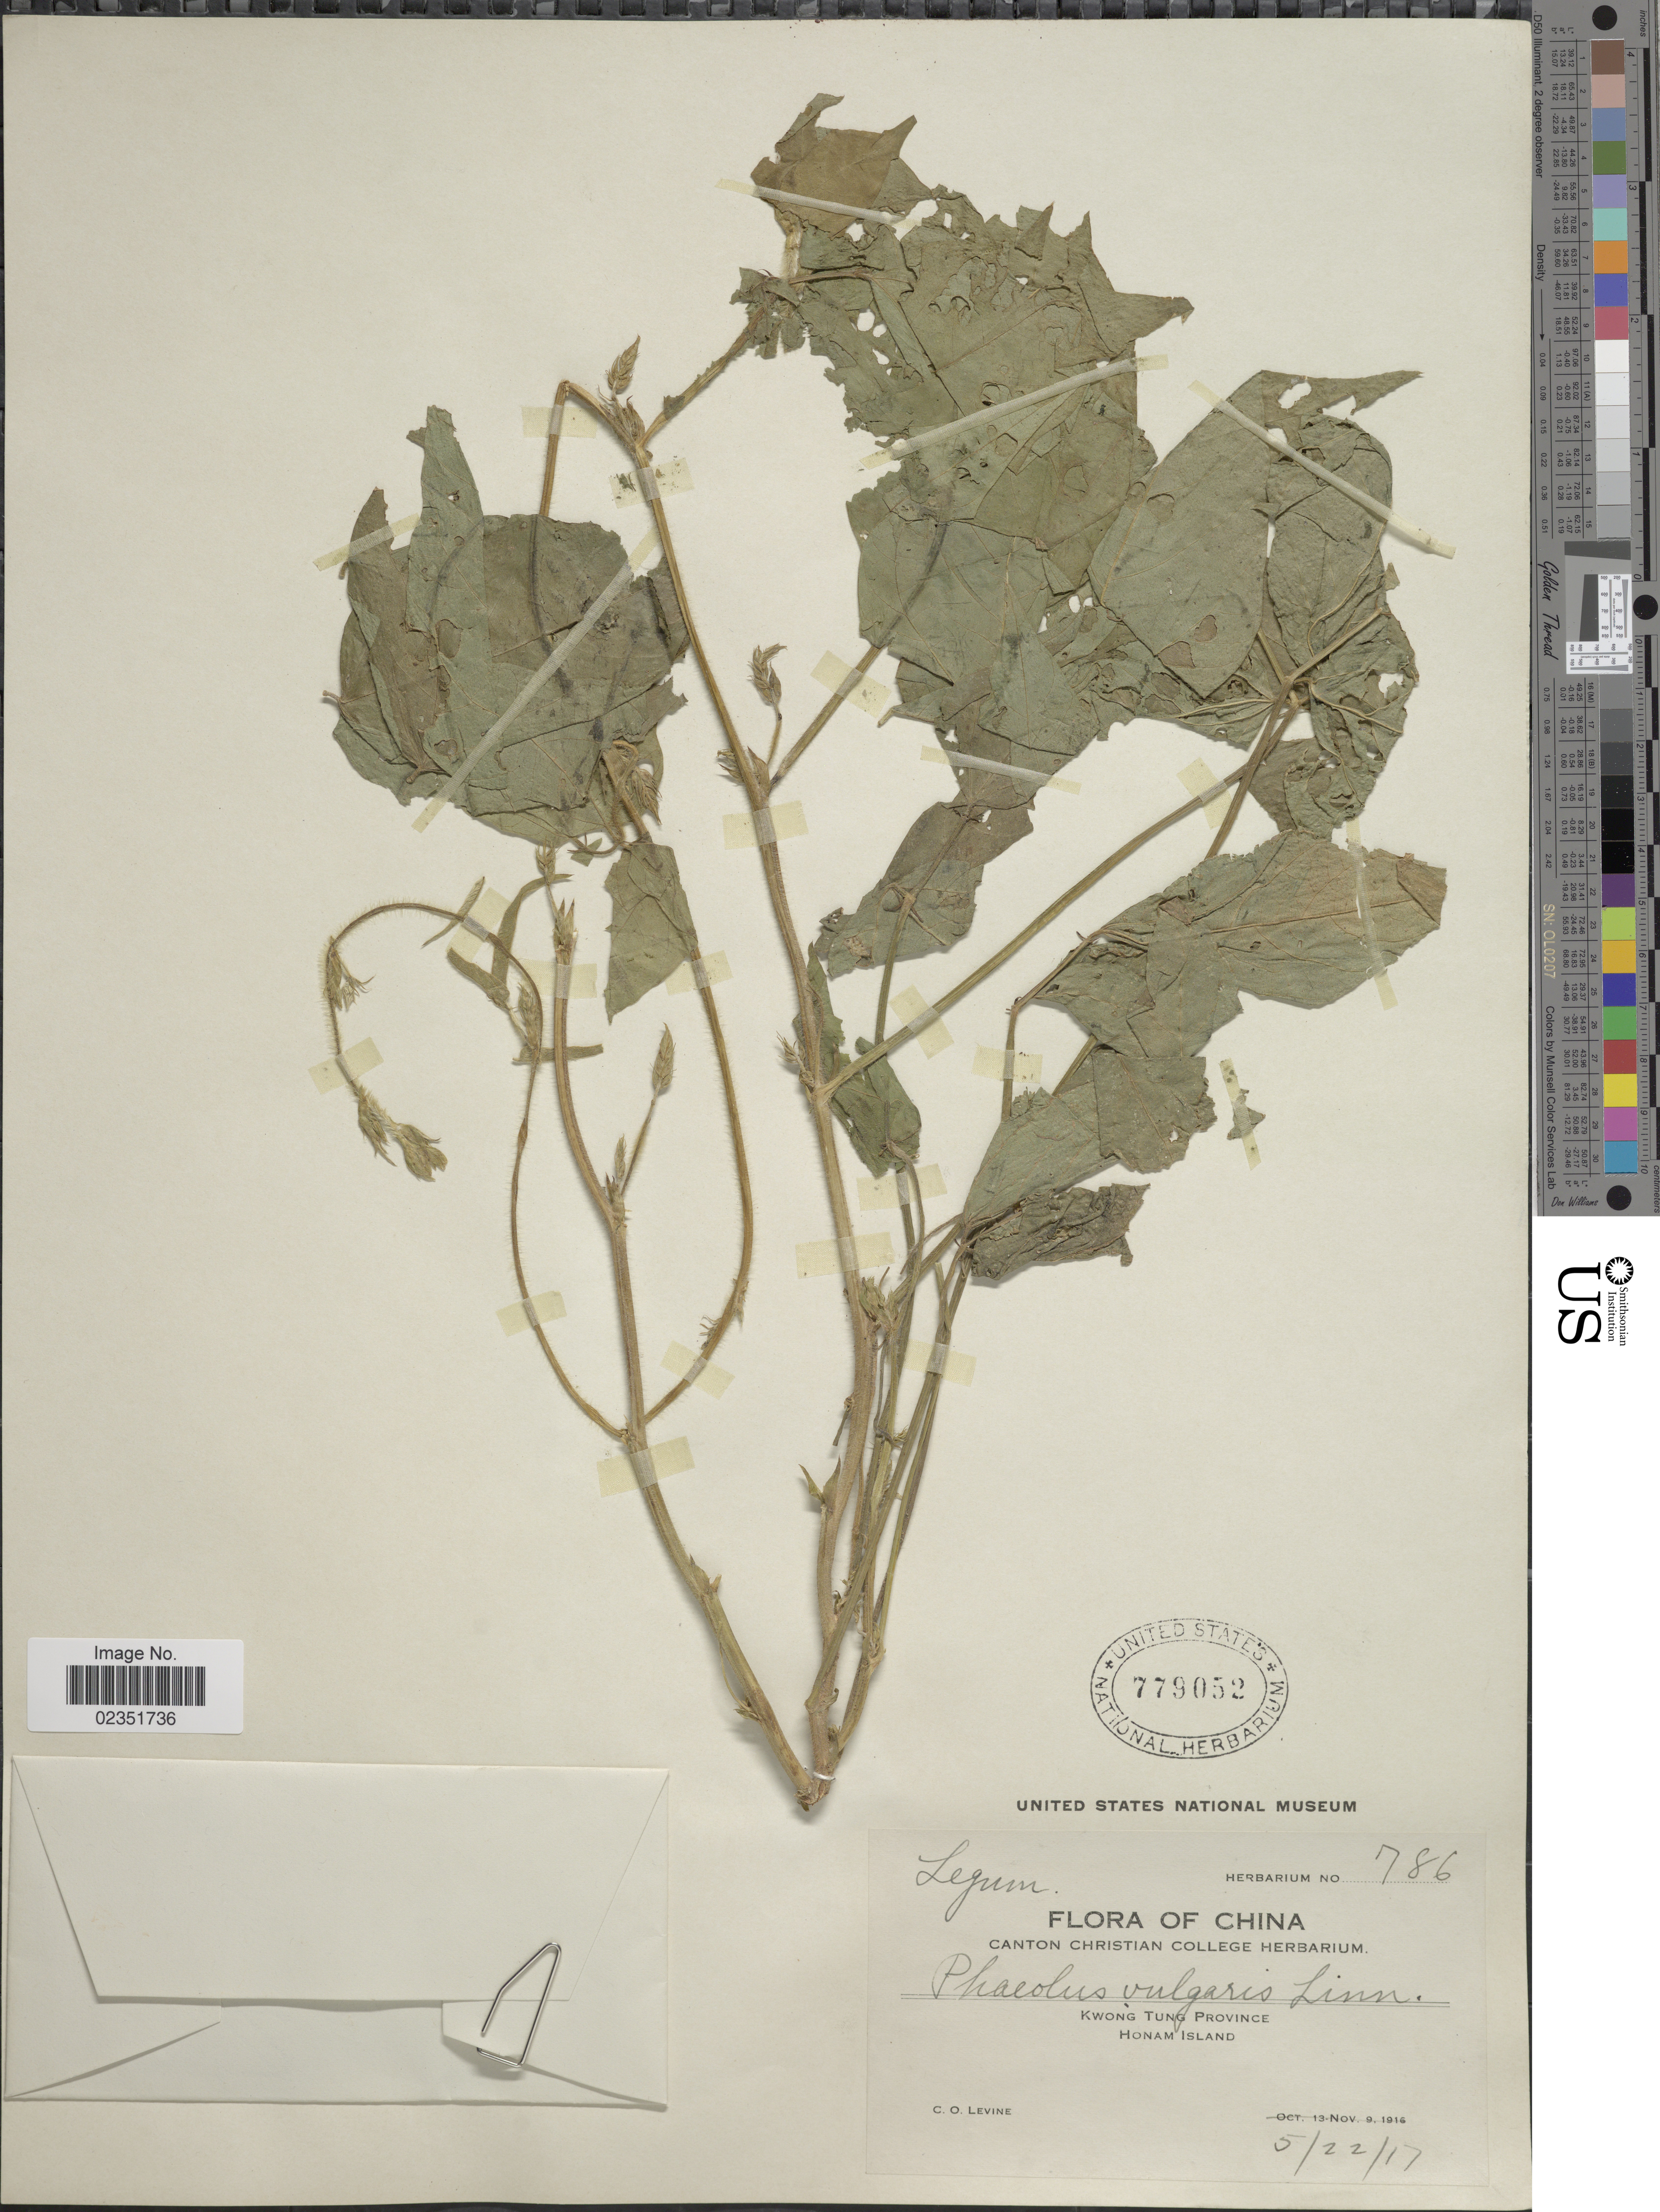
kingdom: Plantae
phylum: Tracheophyta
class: Magnoliopsida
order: Fabales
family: Fabaceae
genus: Phaseolus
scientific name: Phaseolus vulgaris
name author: L.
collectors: C. O. Levine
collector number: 786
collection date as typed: Transcribed d/m/y: 22/5/17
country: China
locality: Kwong Tung Province, Honam Island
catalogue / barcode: US 779052